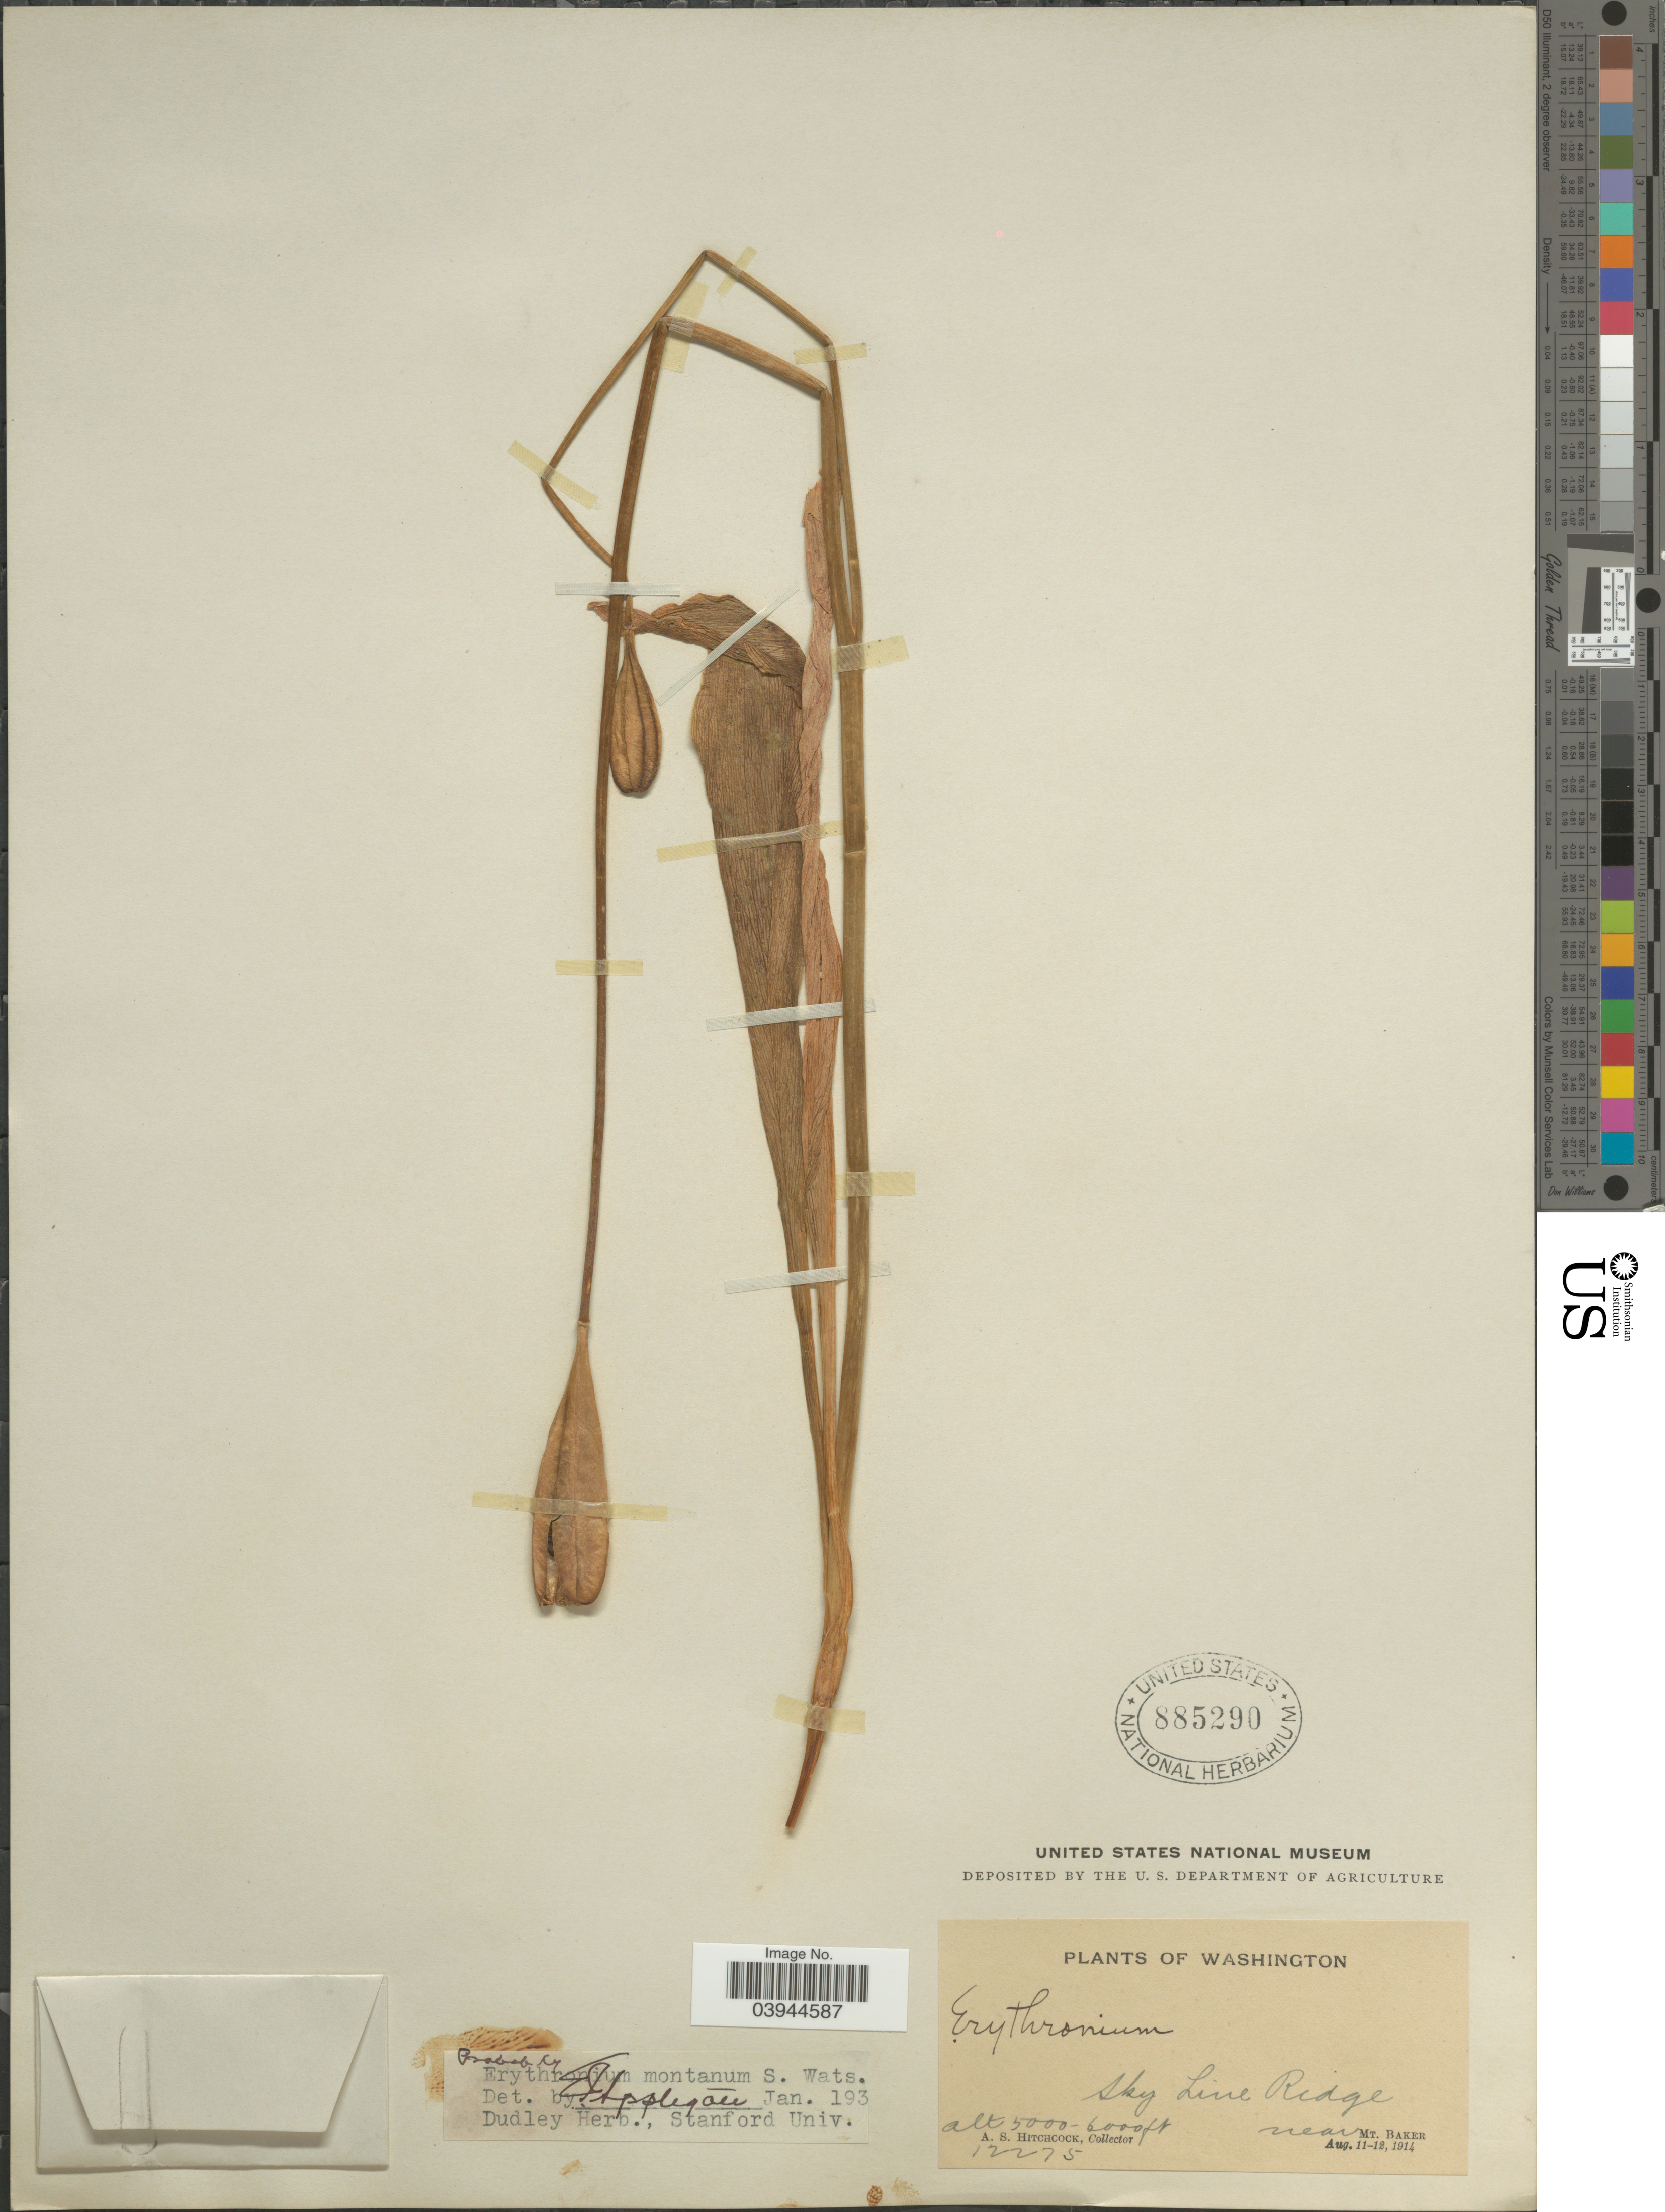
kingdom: Plantae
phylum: Tracheophyta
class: Liliopsida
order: Liliales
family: Liliaceae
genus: Erythronium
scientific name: Erythronium montanum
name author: S. Watson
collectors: A. S. Hitchcock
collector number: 12275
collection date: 1914-08-11/1914-08-12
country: United States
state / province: Washington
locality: Sky Line Ridge near Mt. Baker.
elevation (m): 1524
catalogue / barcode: US 885290